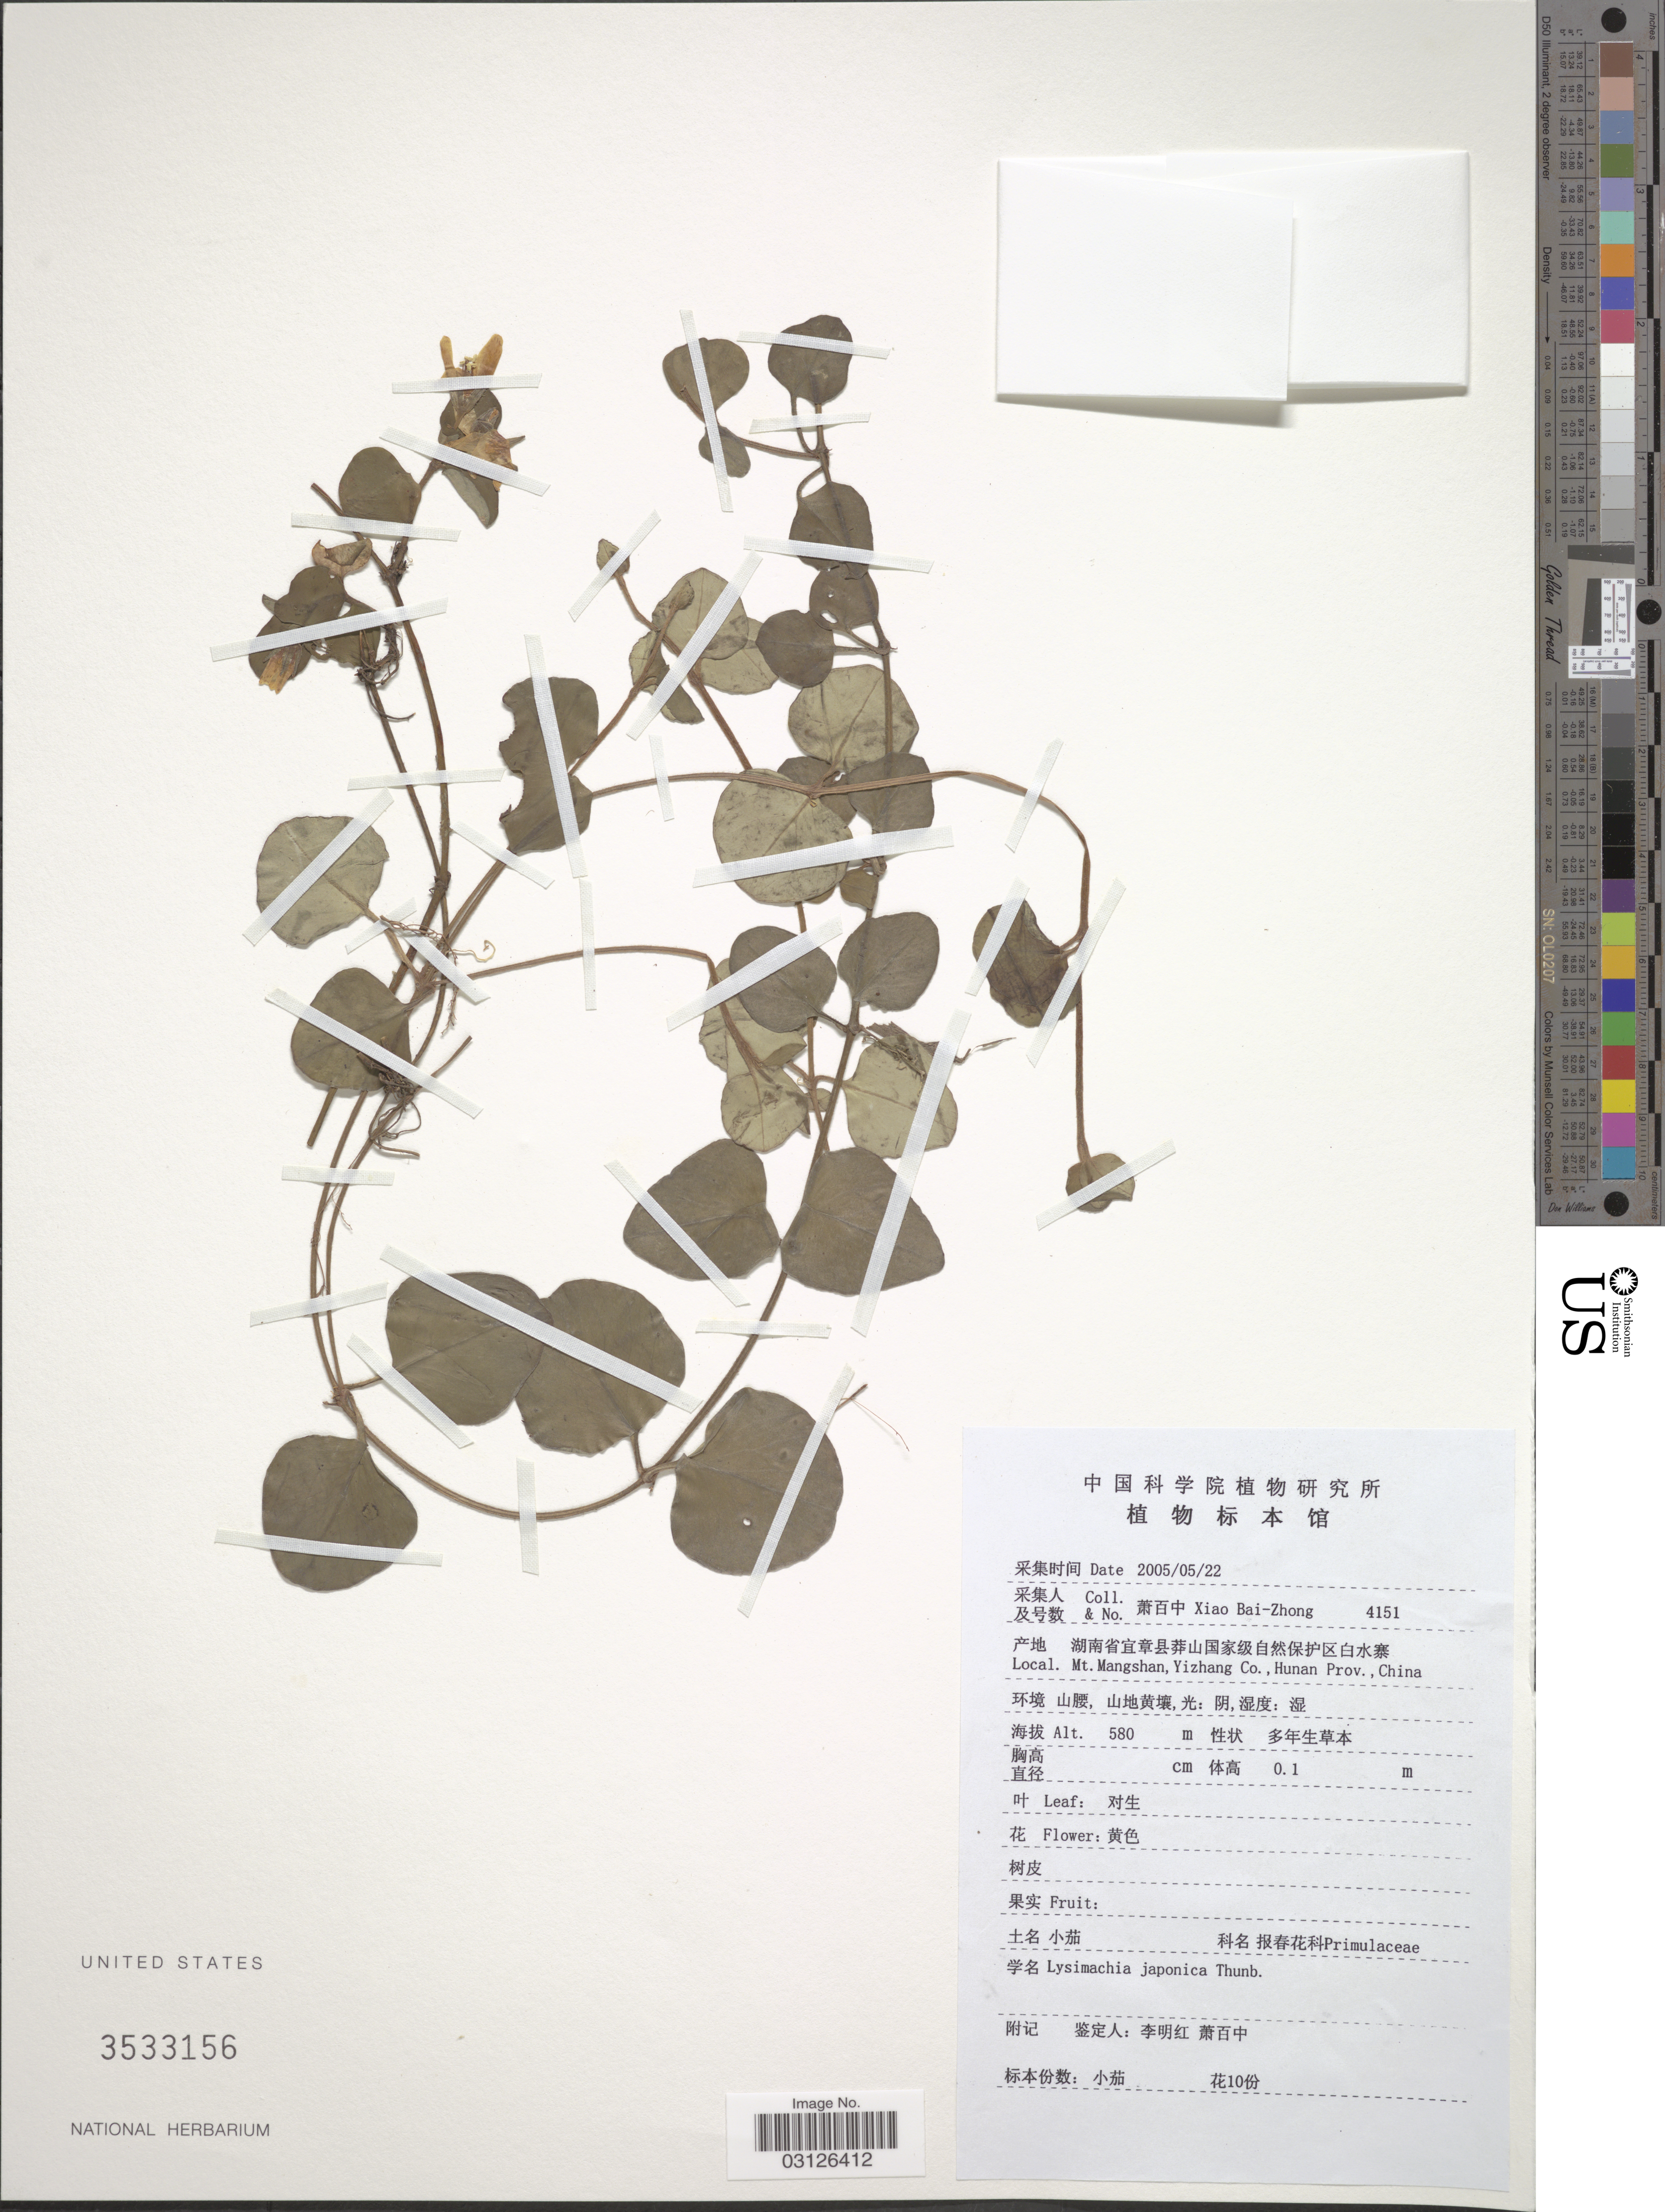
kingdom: Plantae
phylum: Tracheophyta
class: Magnoliopsida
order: Ericales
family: Primulaceae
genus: Lysimachia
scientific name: Lysimachia japonica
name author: Thunb.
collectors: B. Z. Xiao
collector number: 4151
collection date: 2005-05-22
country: China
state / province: Hunan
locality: Mt. Mangshan, Yizhang Co.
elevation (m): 580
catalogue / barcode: US 3533156